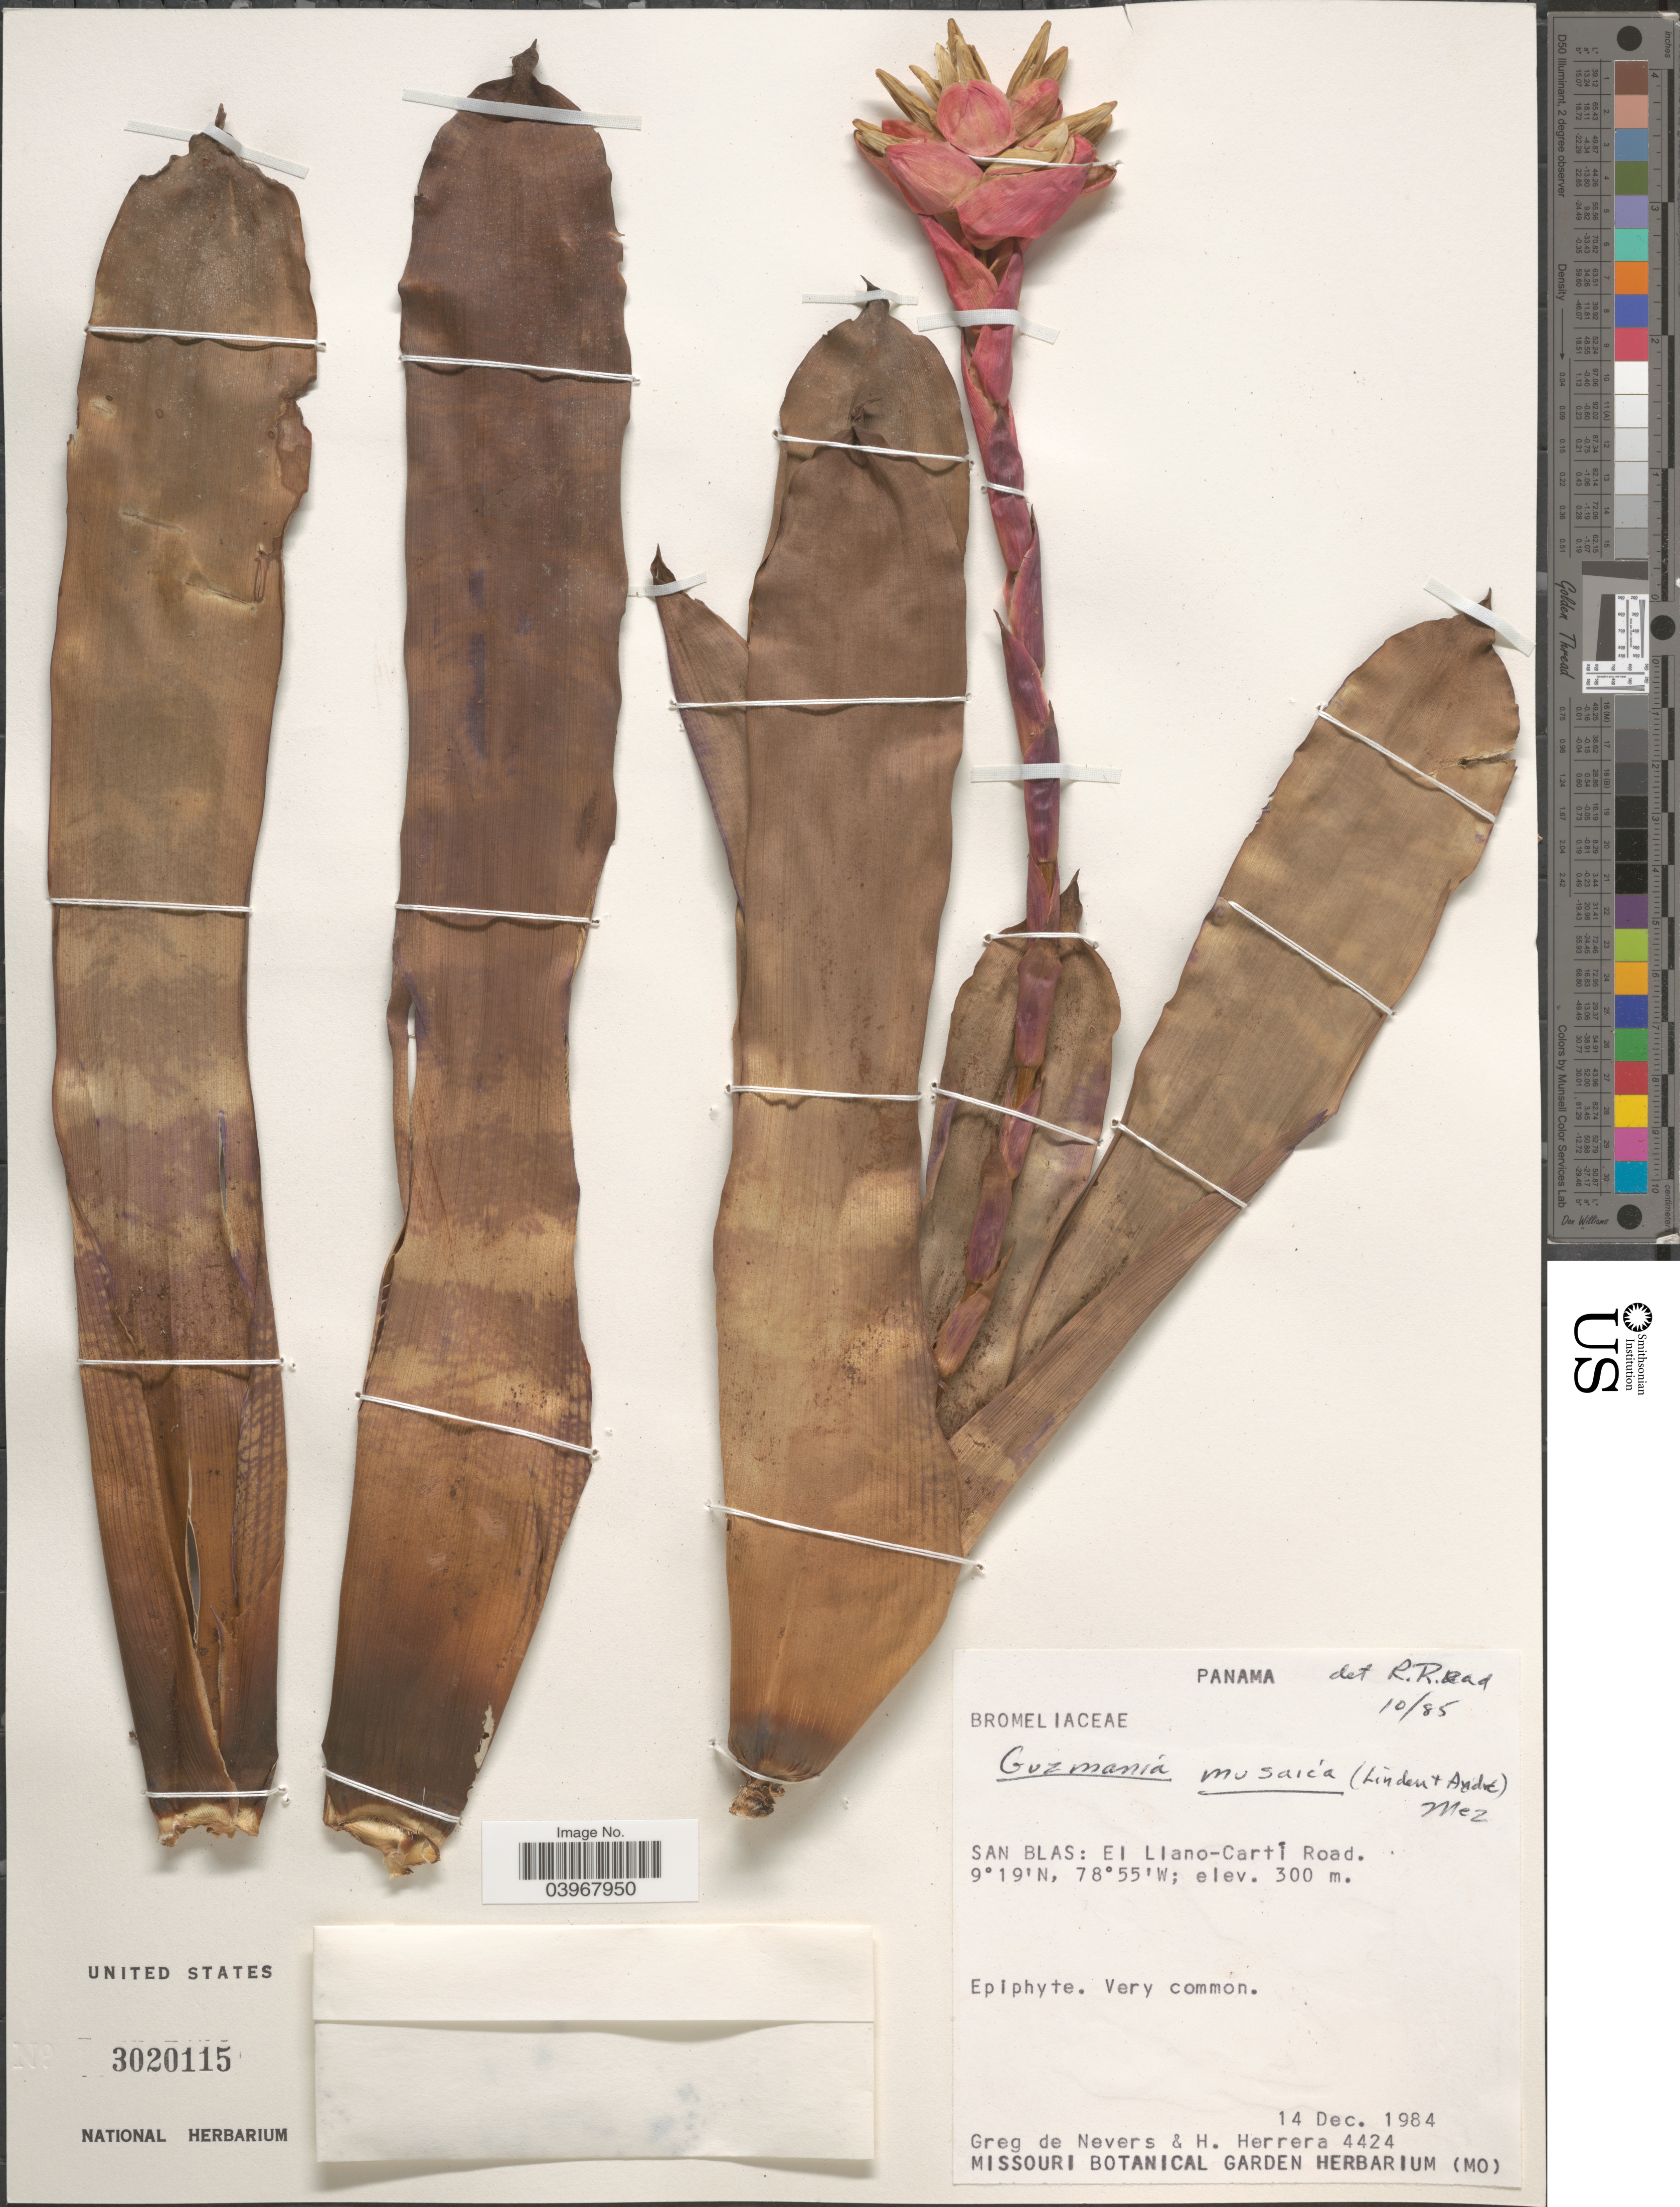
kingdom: Plantae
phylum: Tracheophyta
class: Liliopsida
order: Poales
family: Bromeliaceae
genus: Guzmania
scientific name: Guzmania musaica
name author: (Linden & André) Mez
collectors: G. C. de Nevers & H. Herrera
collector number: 4424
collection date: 1984-12-14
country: Panama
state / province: Kuna Yala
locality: San Blas: El Llano-Cartí Road.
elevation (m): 300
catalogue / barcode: US 3020115